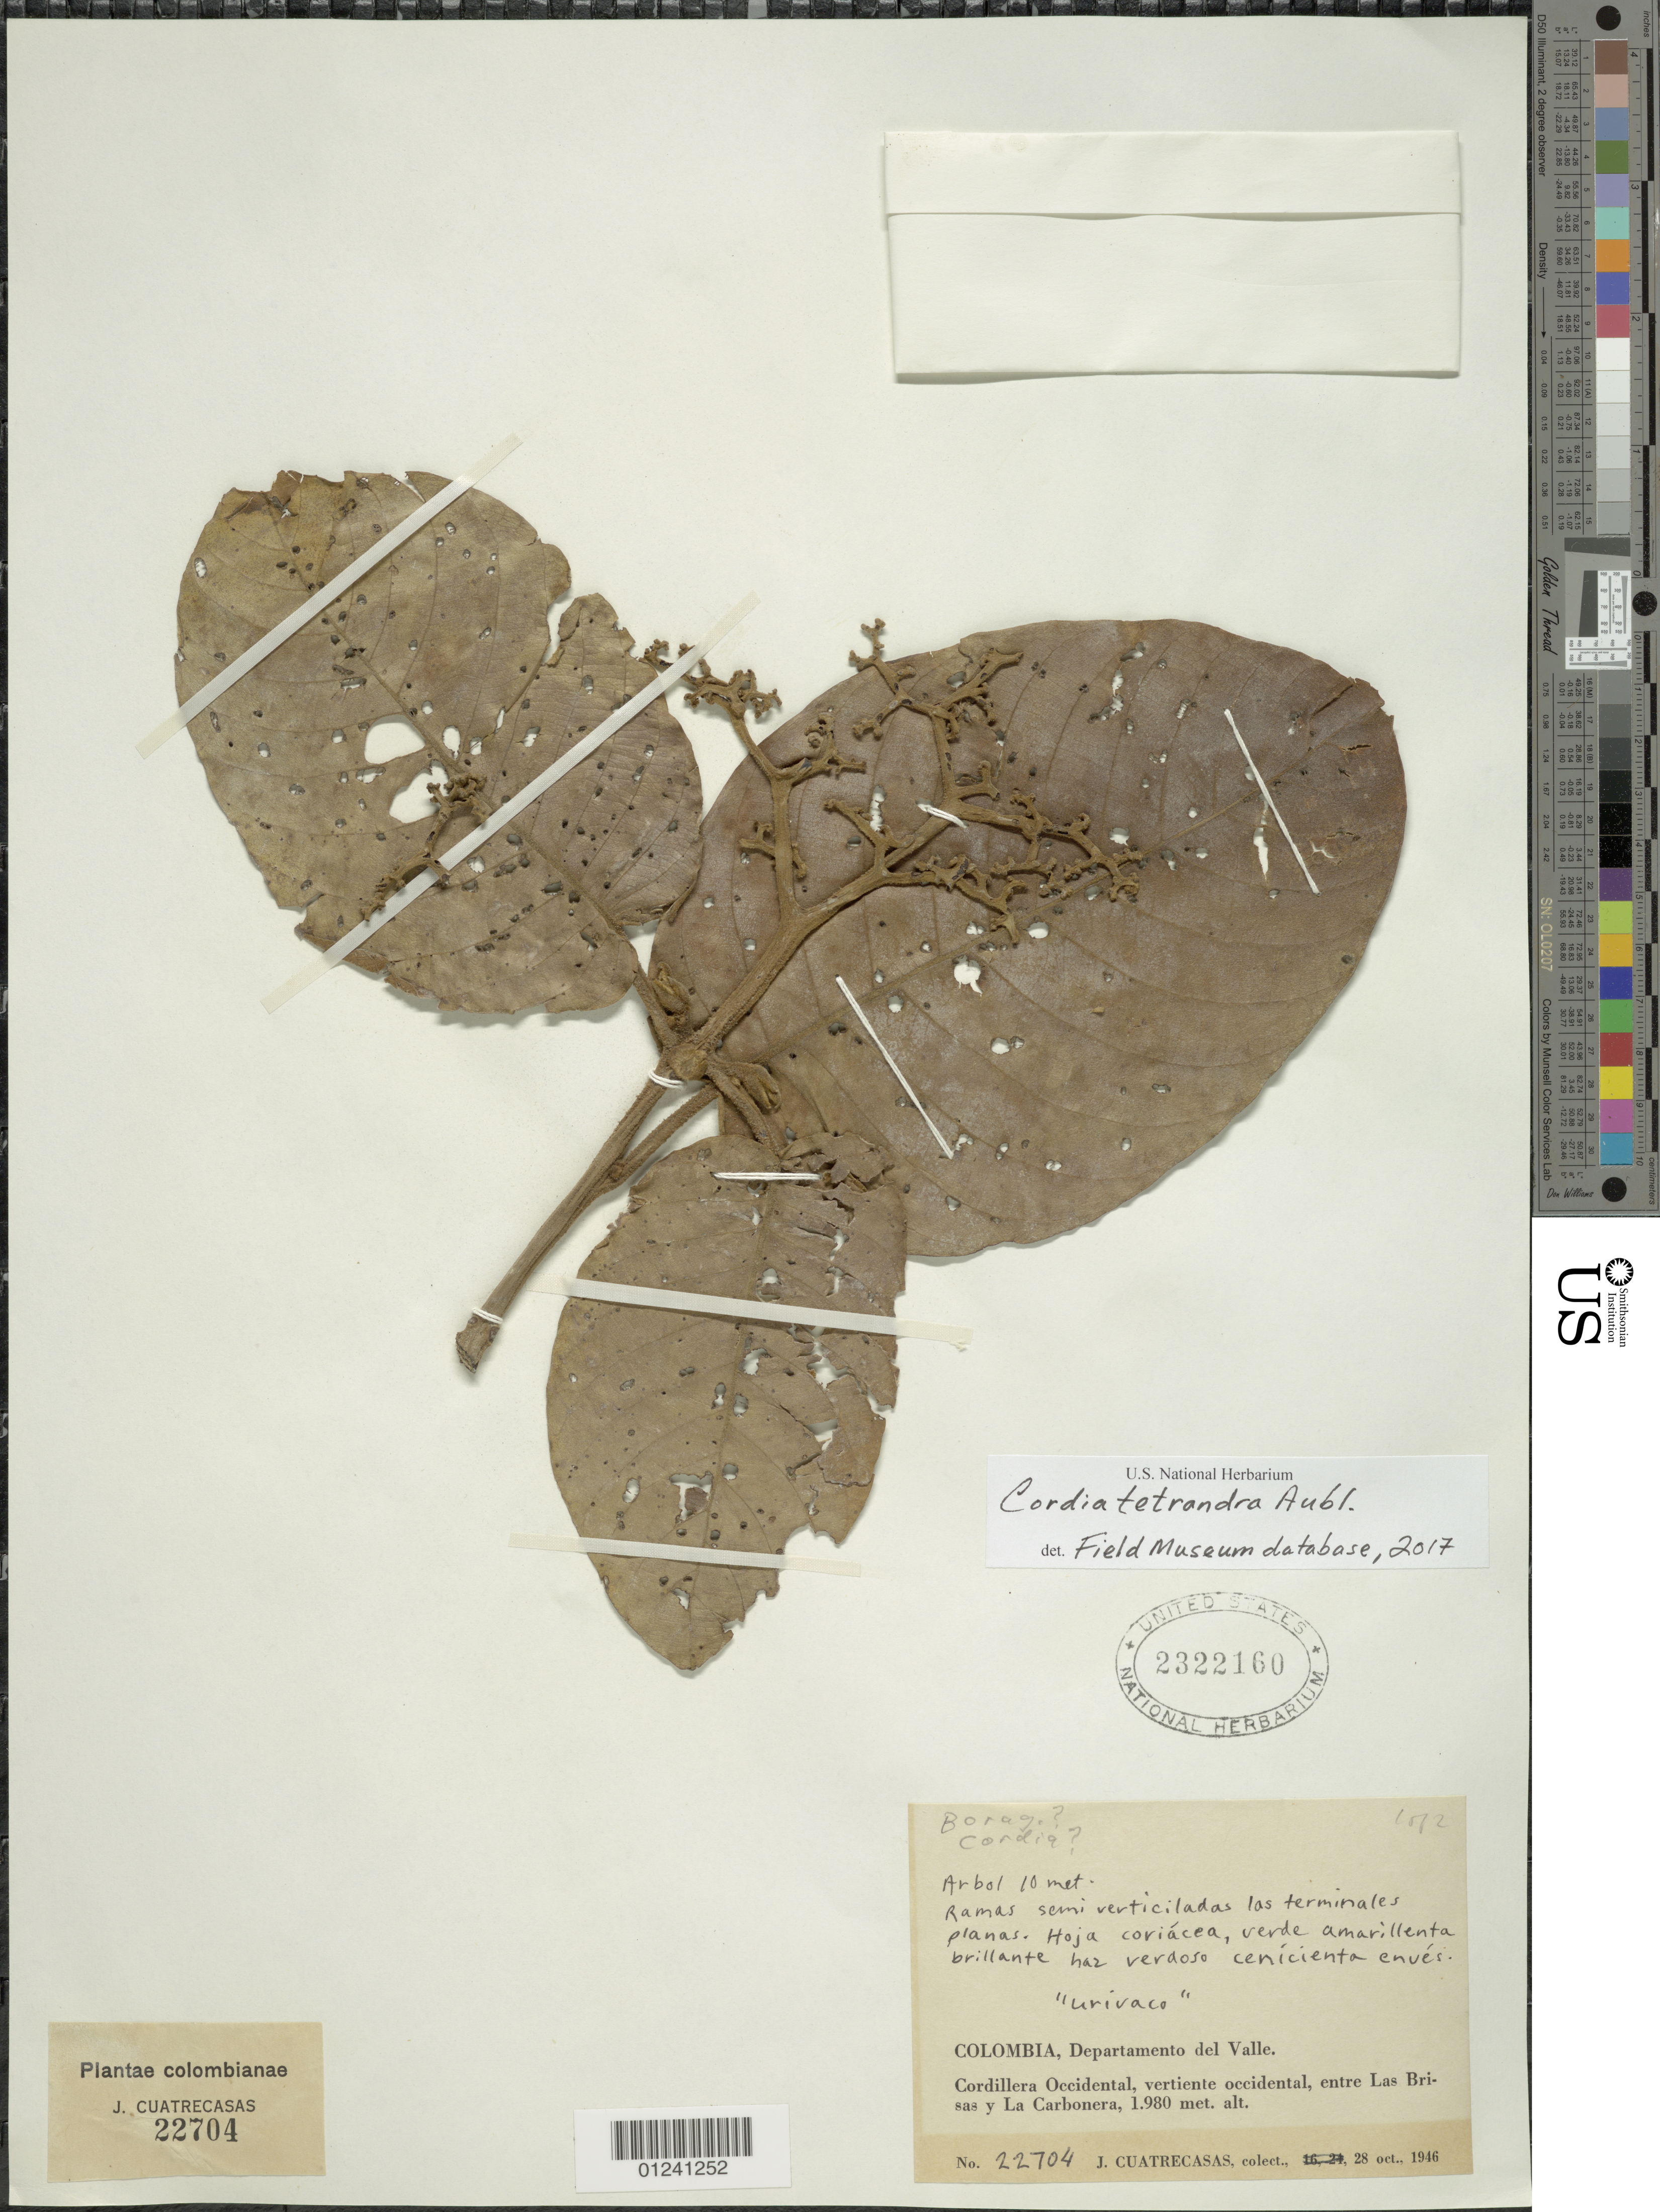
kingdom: Plantae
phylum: Tracheophyta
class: Magnoliopsida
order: Boraginales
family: Cordiaceae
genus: Cordia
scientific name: Cordia tetrandra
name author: Aubl.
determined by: (F) Field Museum of Natural History-NIH Cancer (UNITED STATES)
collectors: J. Cuatrecasas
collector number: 22704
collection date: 1946-10-28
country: Colombia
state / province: Valle del Cauca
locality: Cordillera Occidental; vertiente occidental, entre Las Brisas y La Carbonera.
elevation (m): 1980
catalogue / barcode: US 2322160